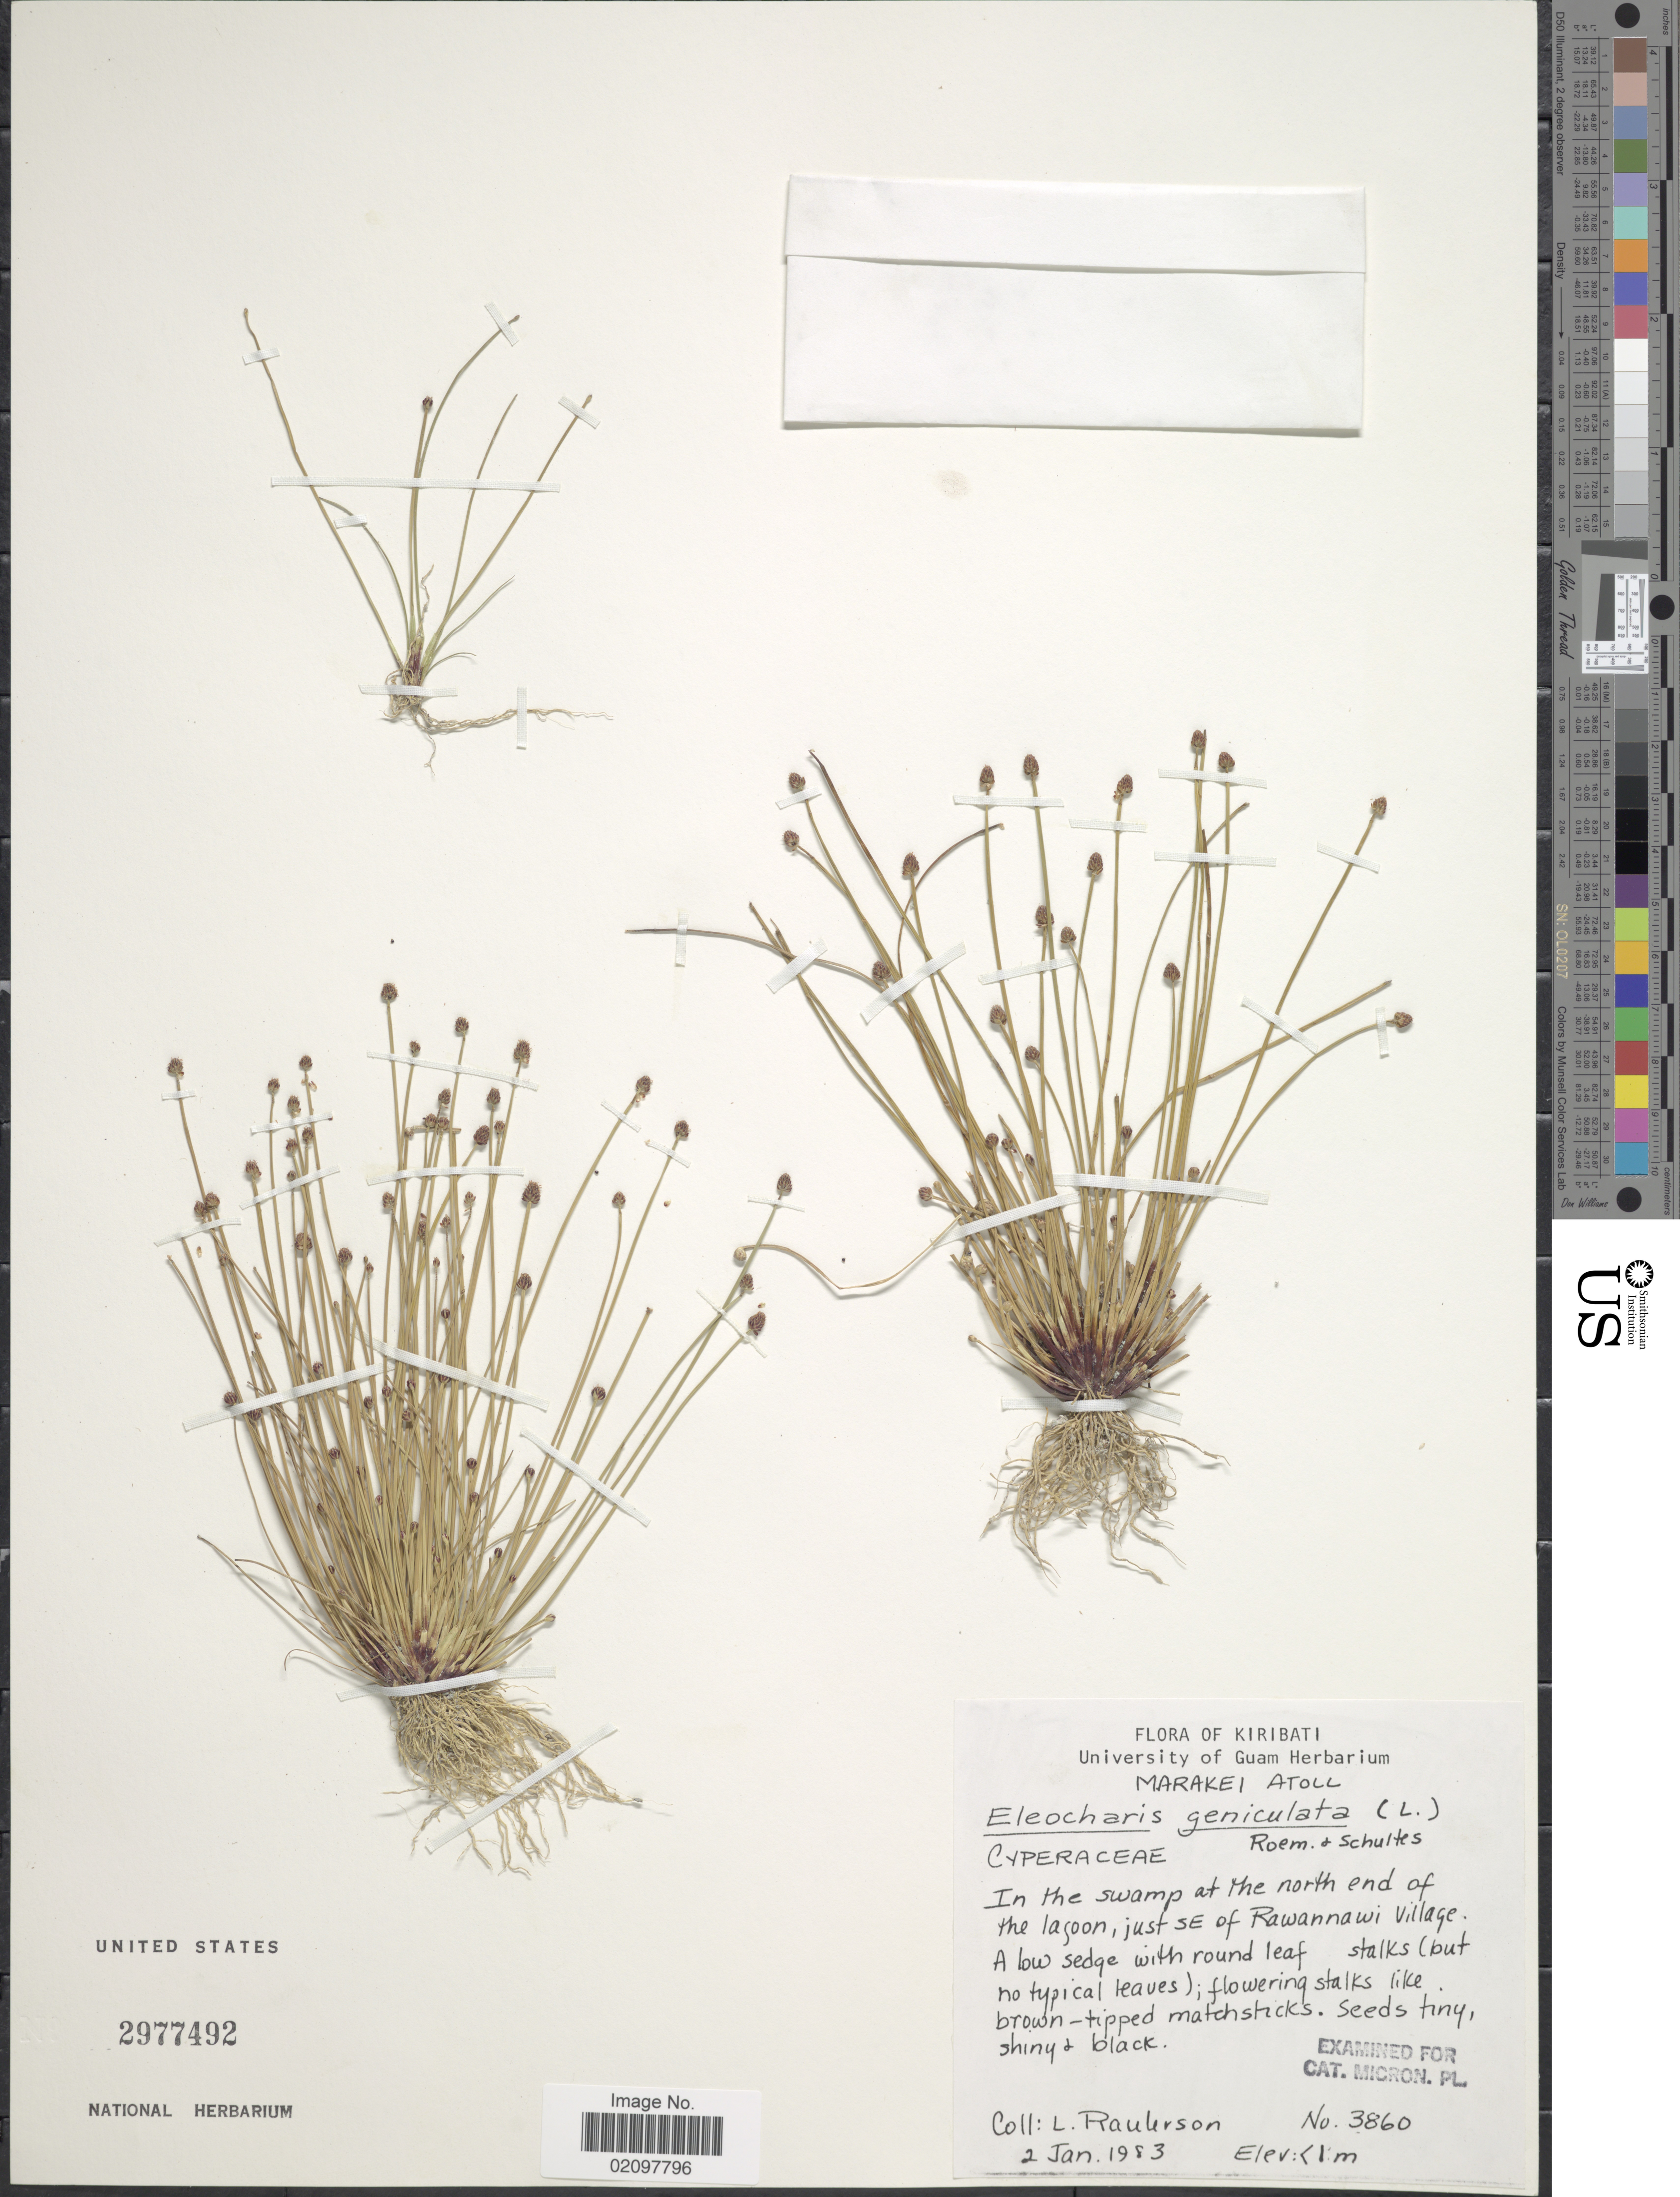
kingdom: Plantae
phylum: Tracheophyta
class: Liliopsida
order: Poales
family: Cyperaceae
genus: Eleocharis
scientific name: Eleocharis geniculata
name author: (L.) Roem. & Schult.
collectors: L. Raulerson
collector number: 3860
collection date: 1983-01-02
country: Kiribati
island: Marakei Atoll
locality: Marakei Atoll. In the swamp nat the north end of tyhe lagoon, just SE of Rawannawi Village.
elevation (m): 1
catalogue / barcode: US 2977492